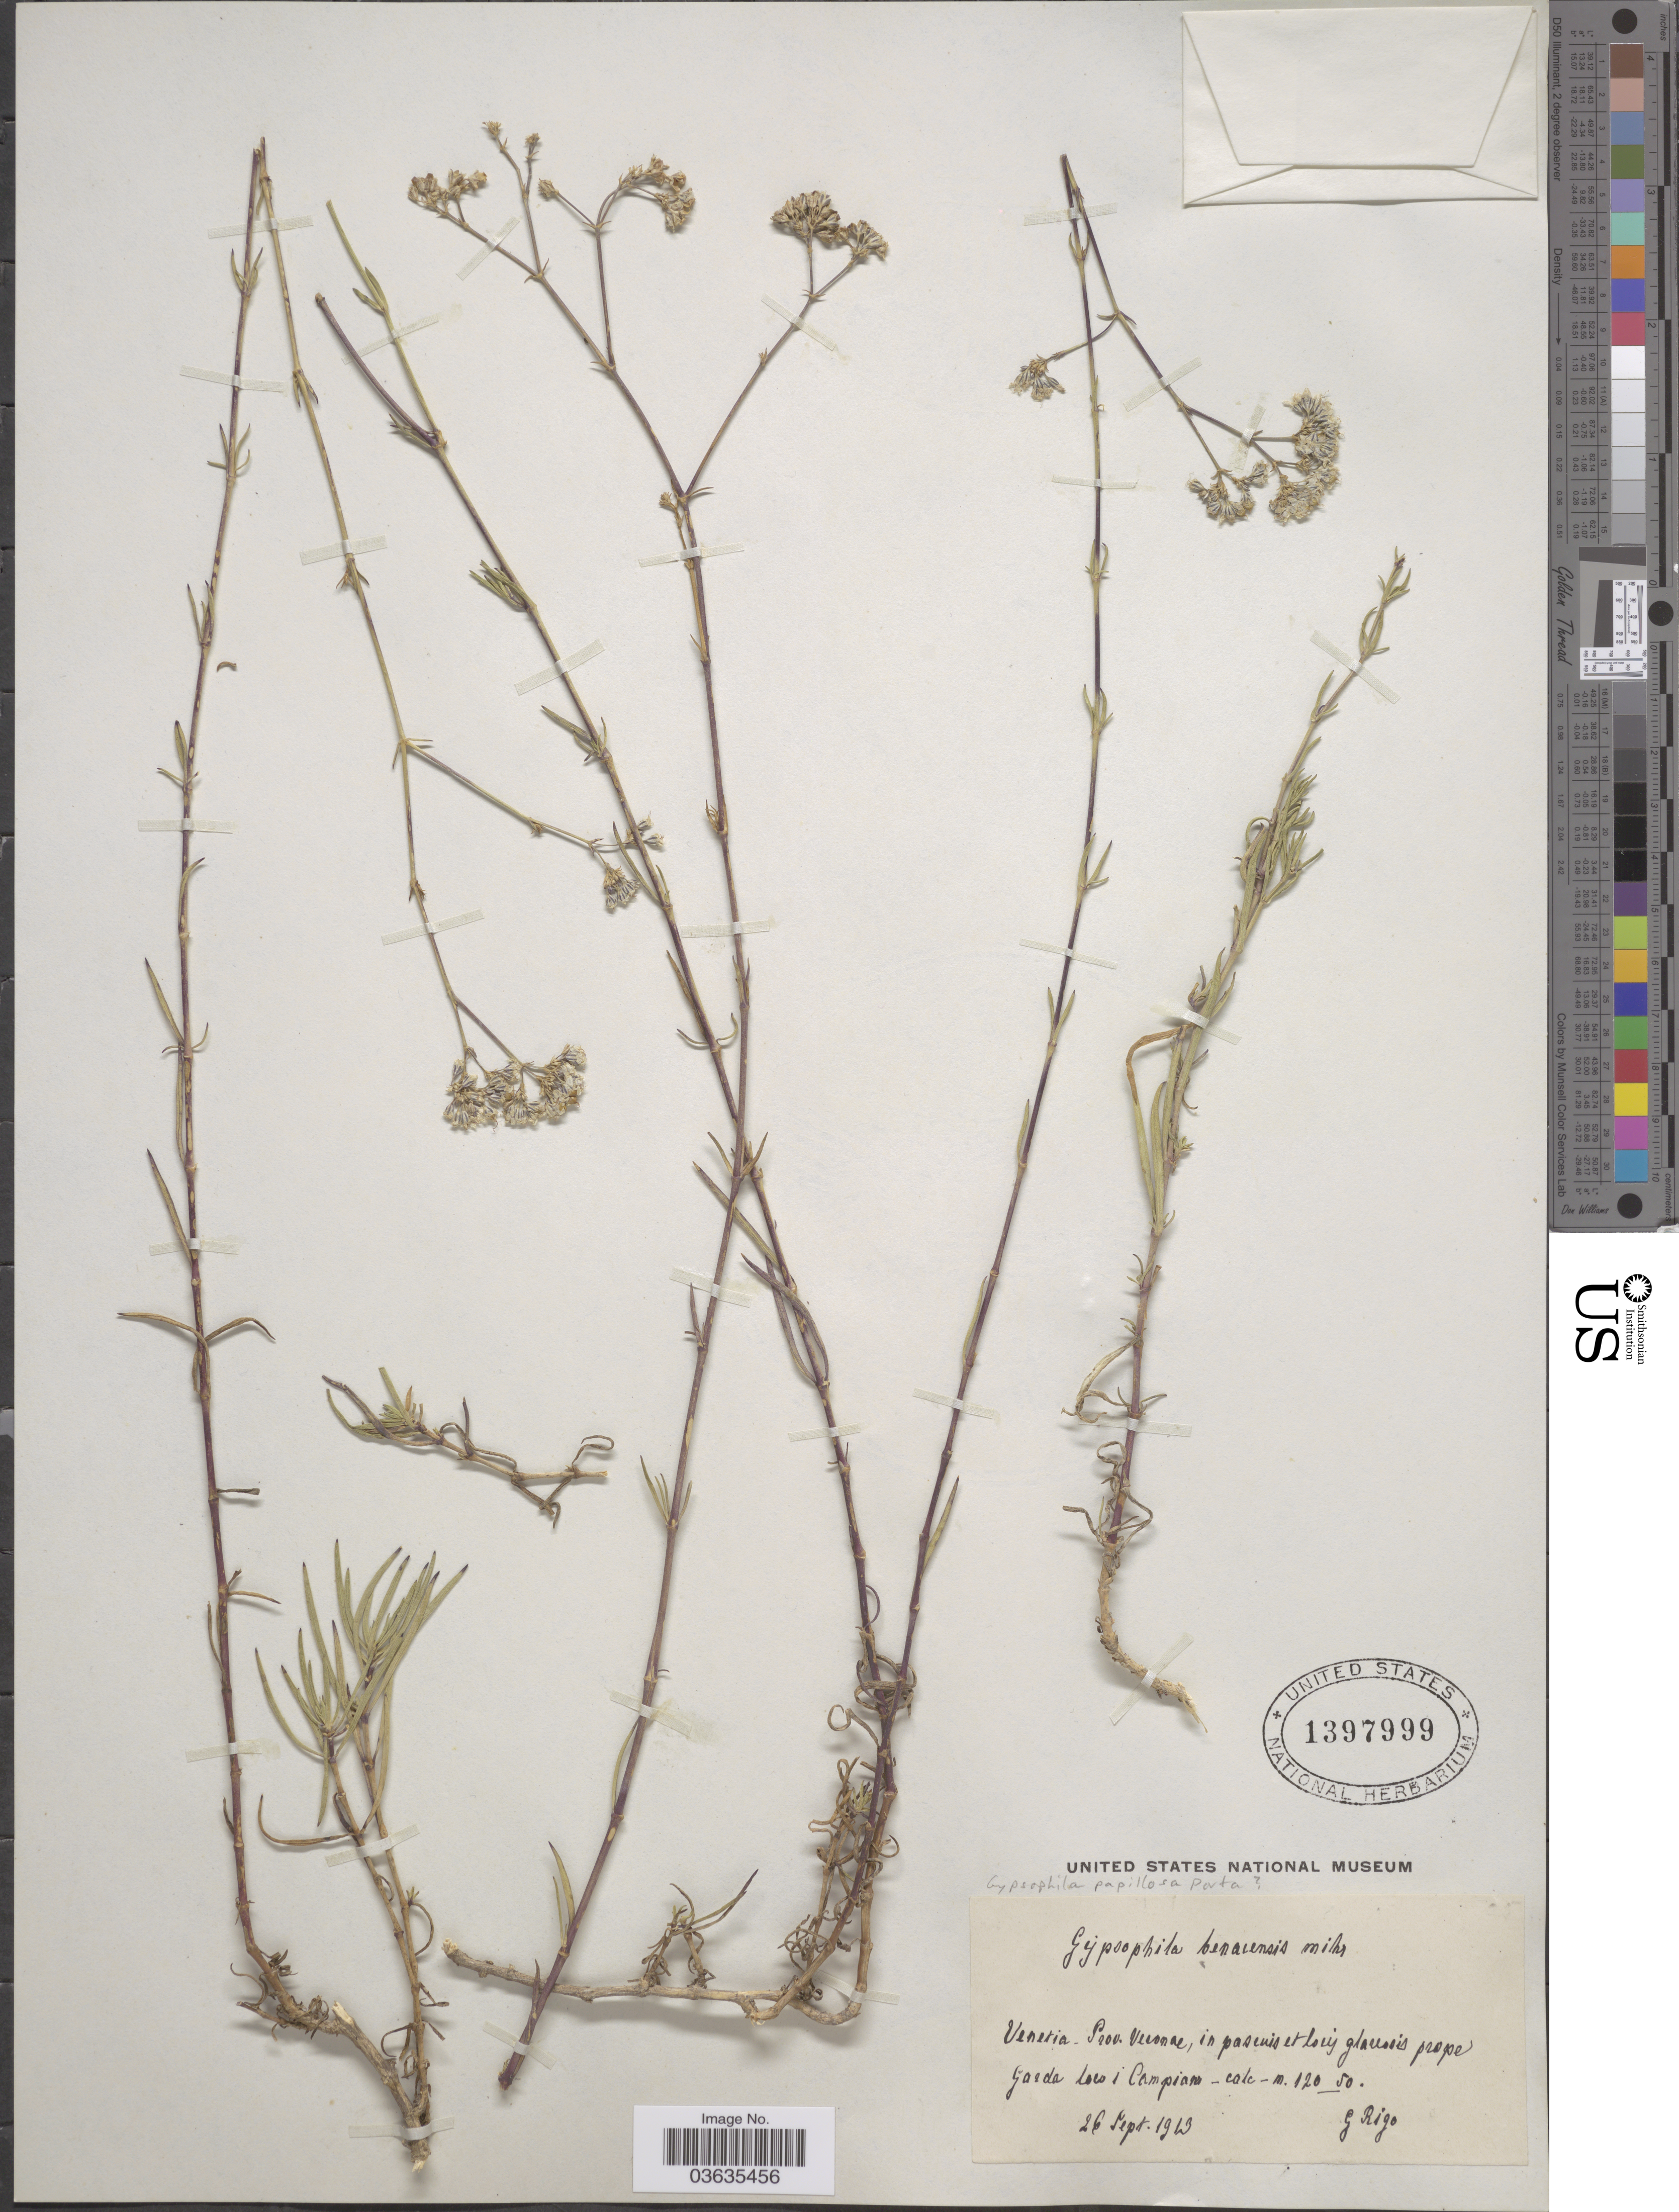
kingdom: Plantae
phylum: Tracheophyta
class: Magnoliopsida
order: Caryophyllales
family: Caryophyllaceae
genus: Gypsophila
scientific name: Gypsophila papillosa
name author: Porta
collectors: G. Rigo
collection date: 1913-09-26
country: Italy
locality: Venetia. Prov. Veronae, prope Garda loco i Campian. [interpreted]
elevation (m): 50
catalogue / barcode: US 1397999